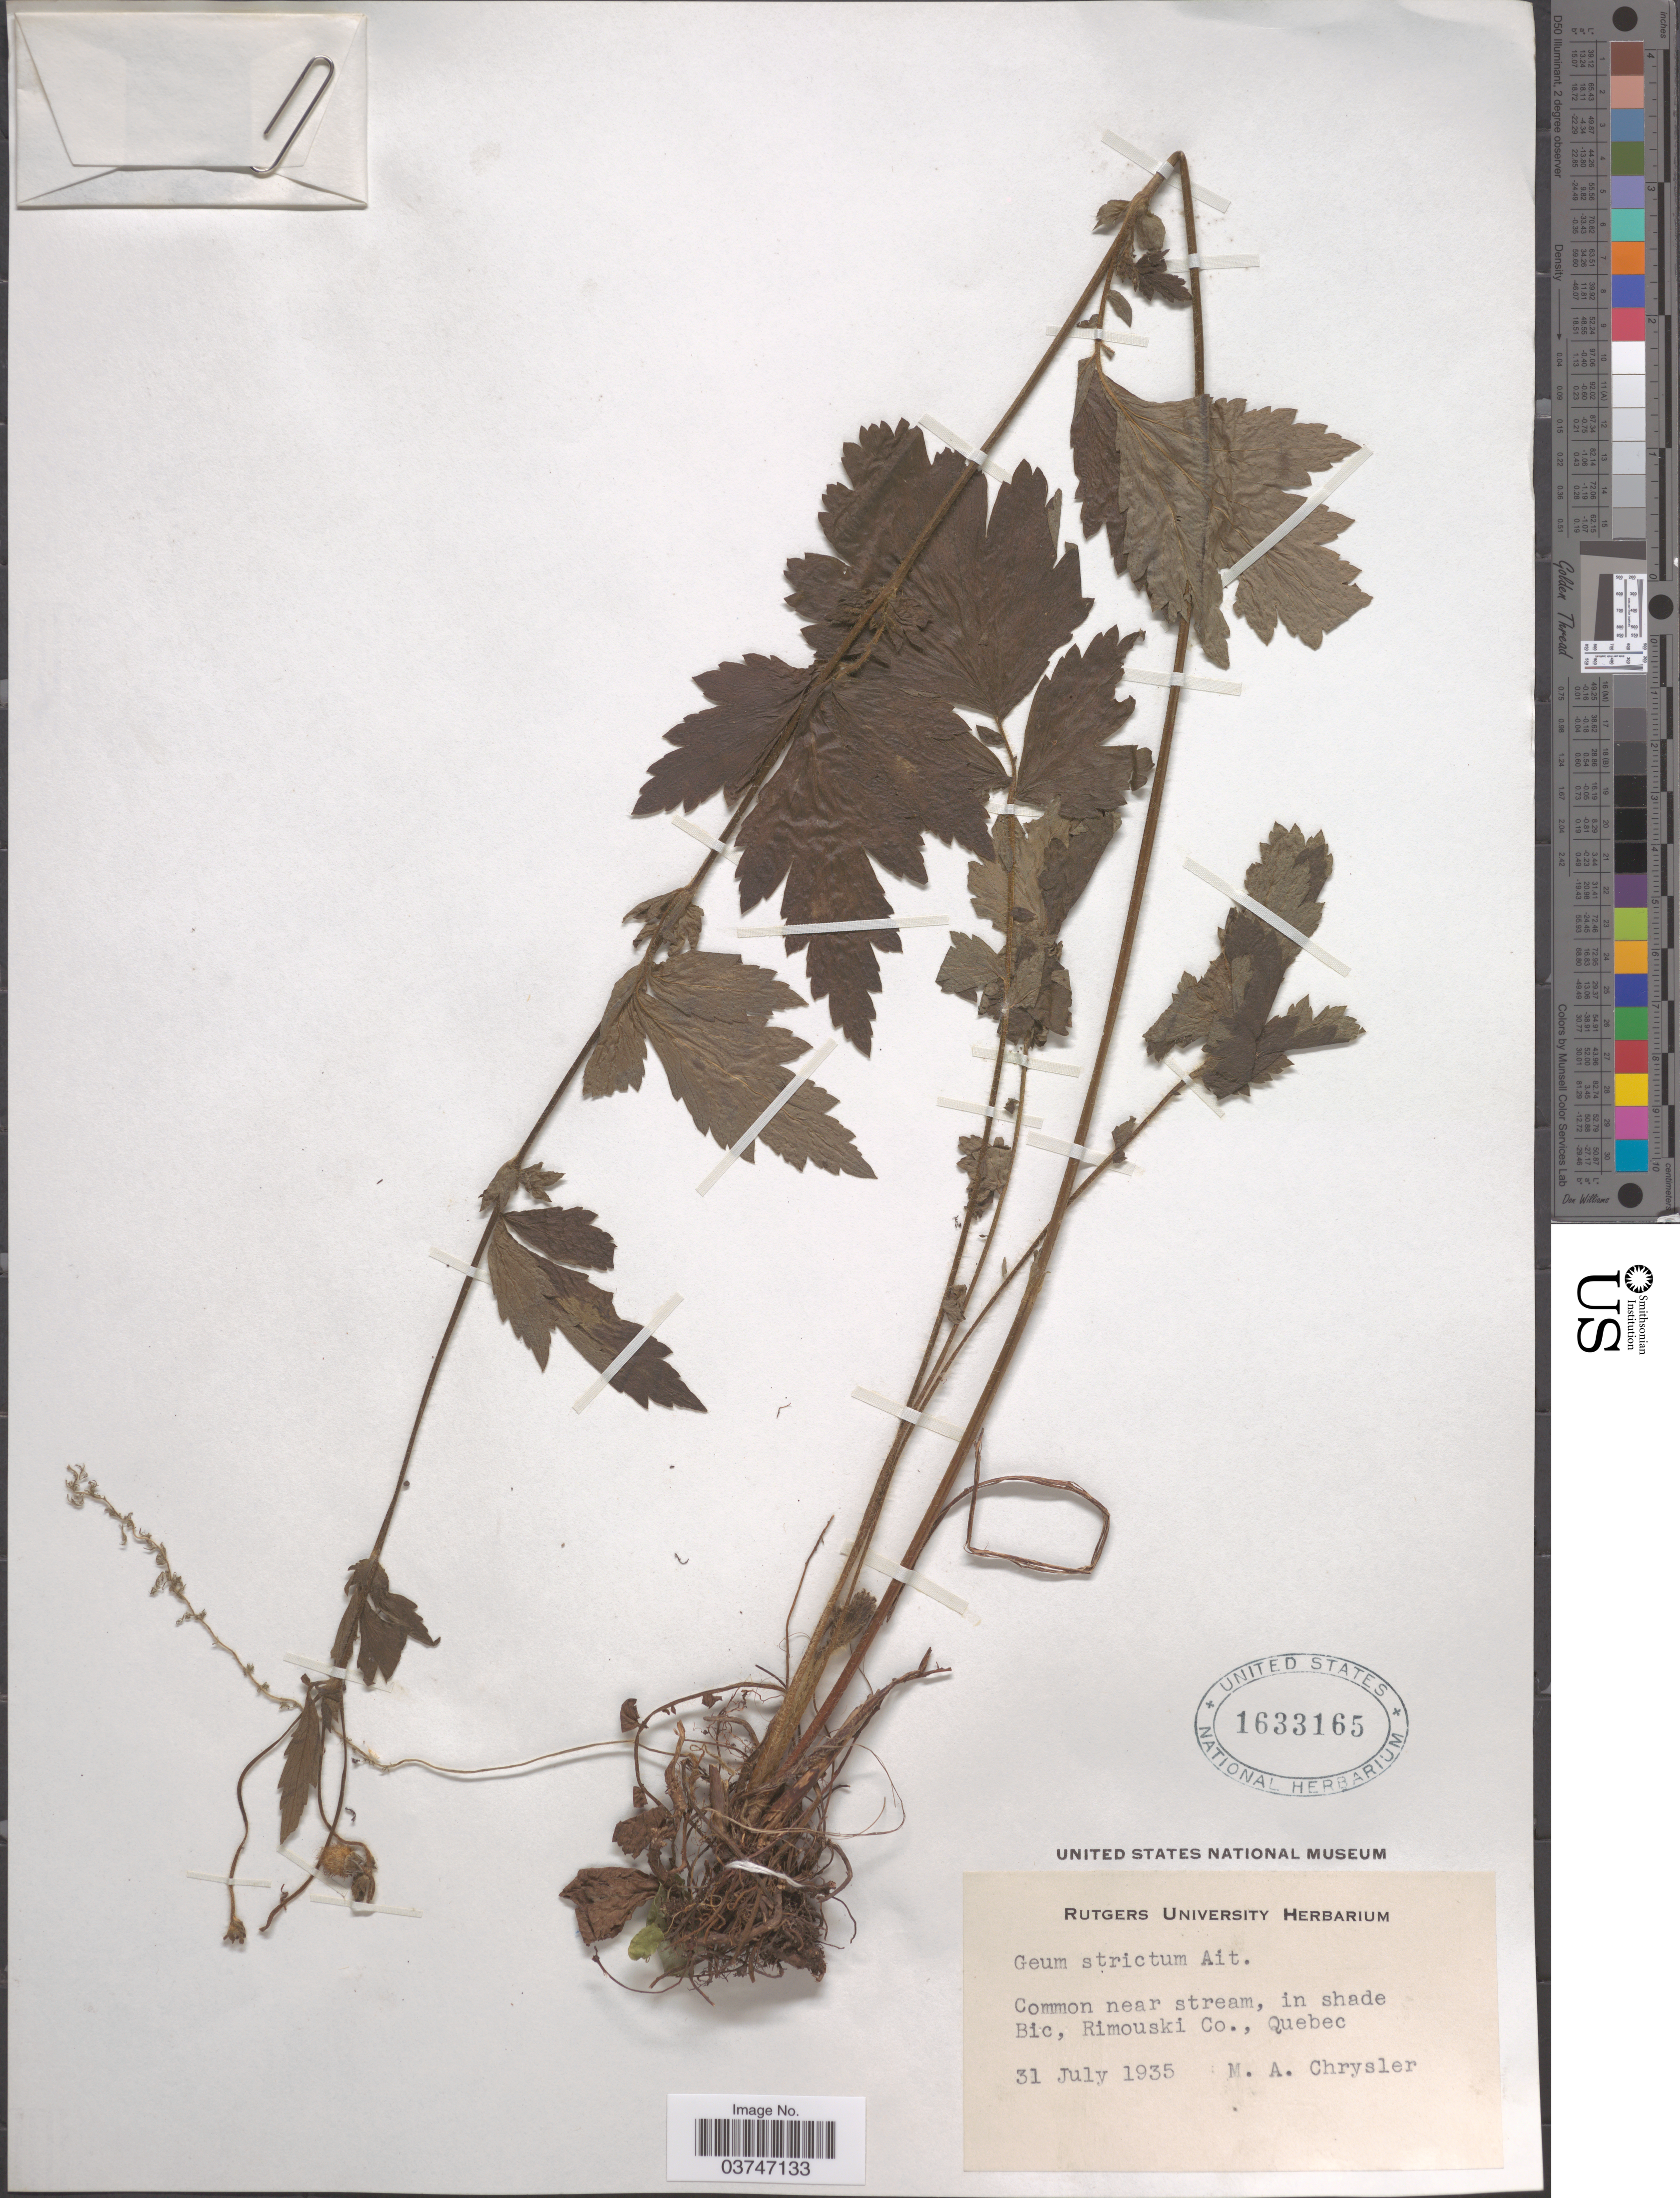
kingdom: Plantae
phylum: Tracheophyta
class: Magnoliopsida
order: Rosales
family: Rosaceae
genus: Geum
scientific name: Geum aleppicum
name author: Jacq.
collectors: M. Chrysler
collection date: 1935-07-31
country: Canada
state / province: Quebec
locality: Near stream, in shade Bic, Rimouski Co.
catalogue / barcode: US 1633165